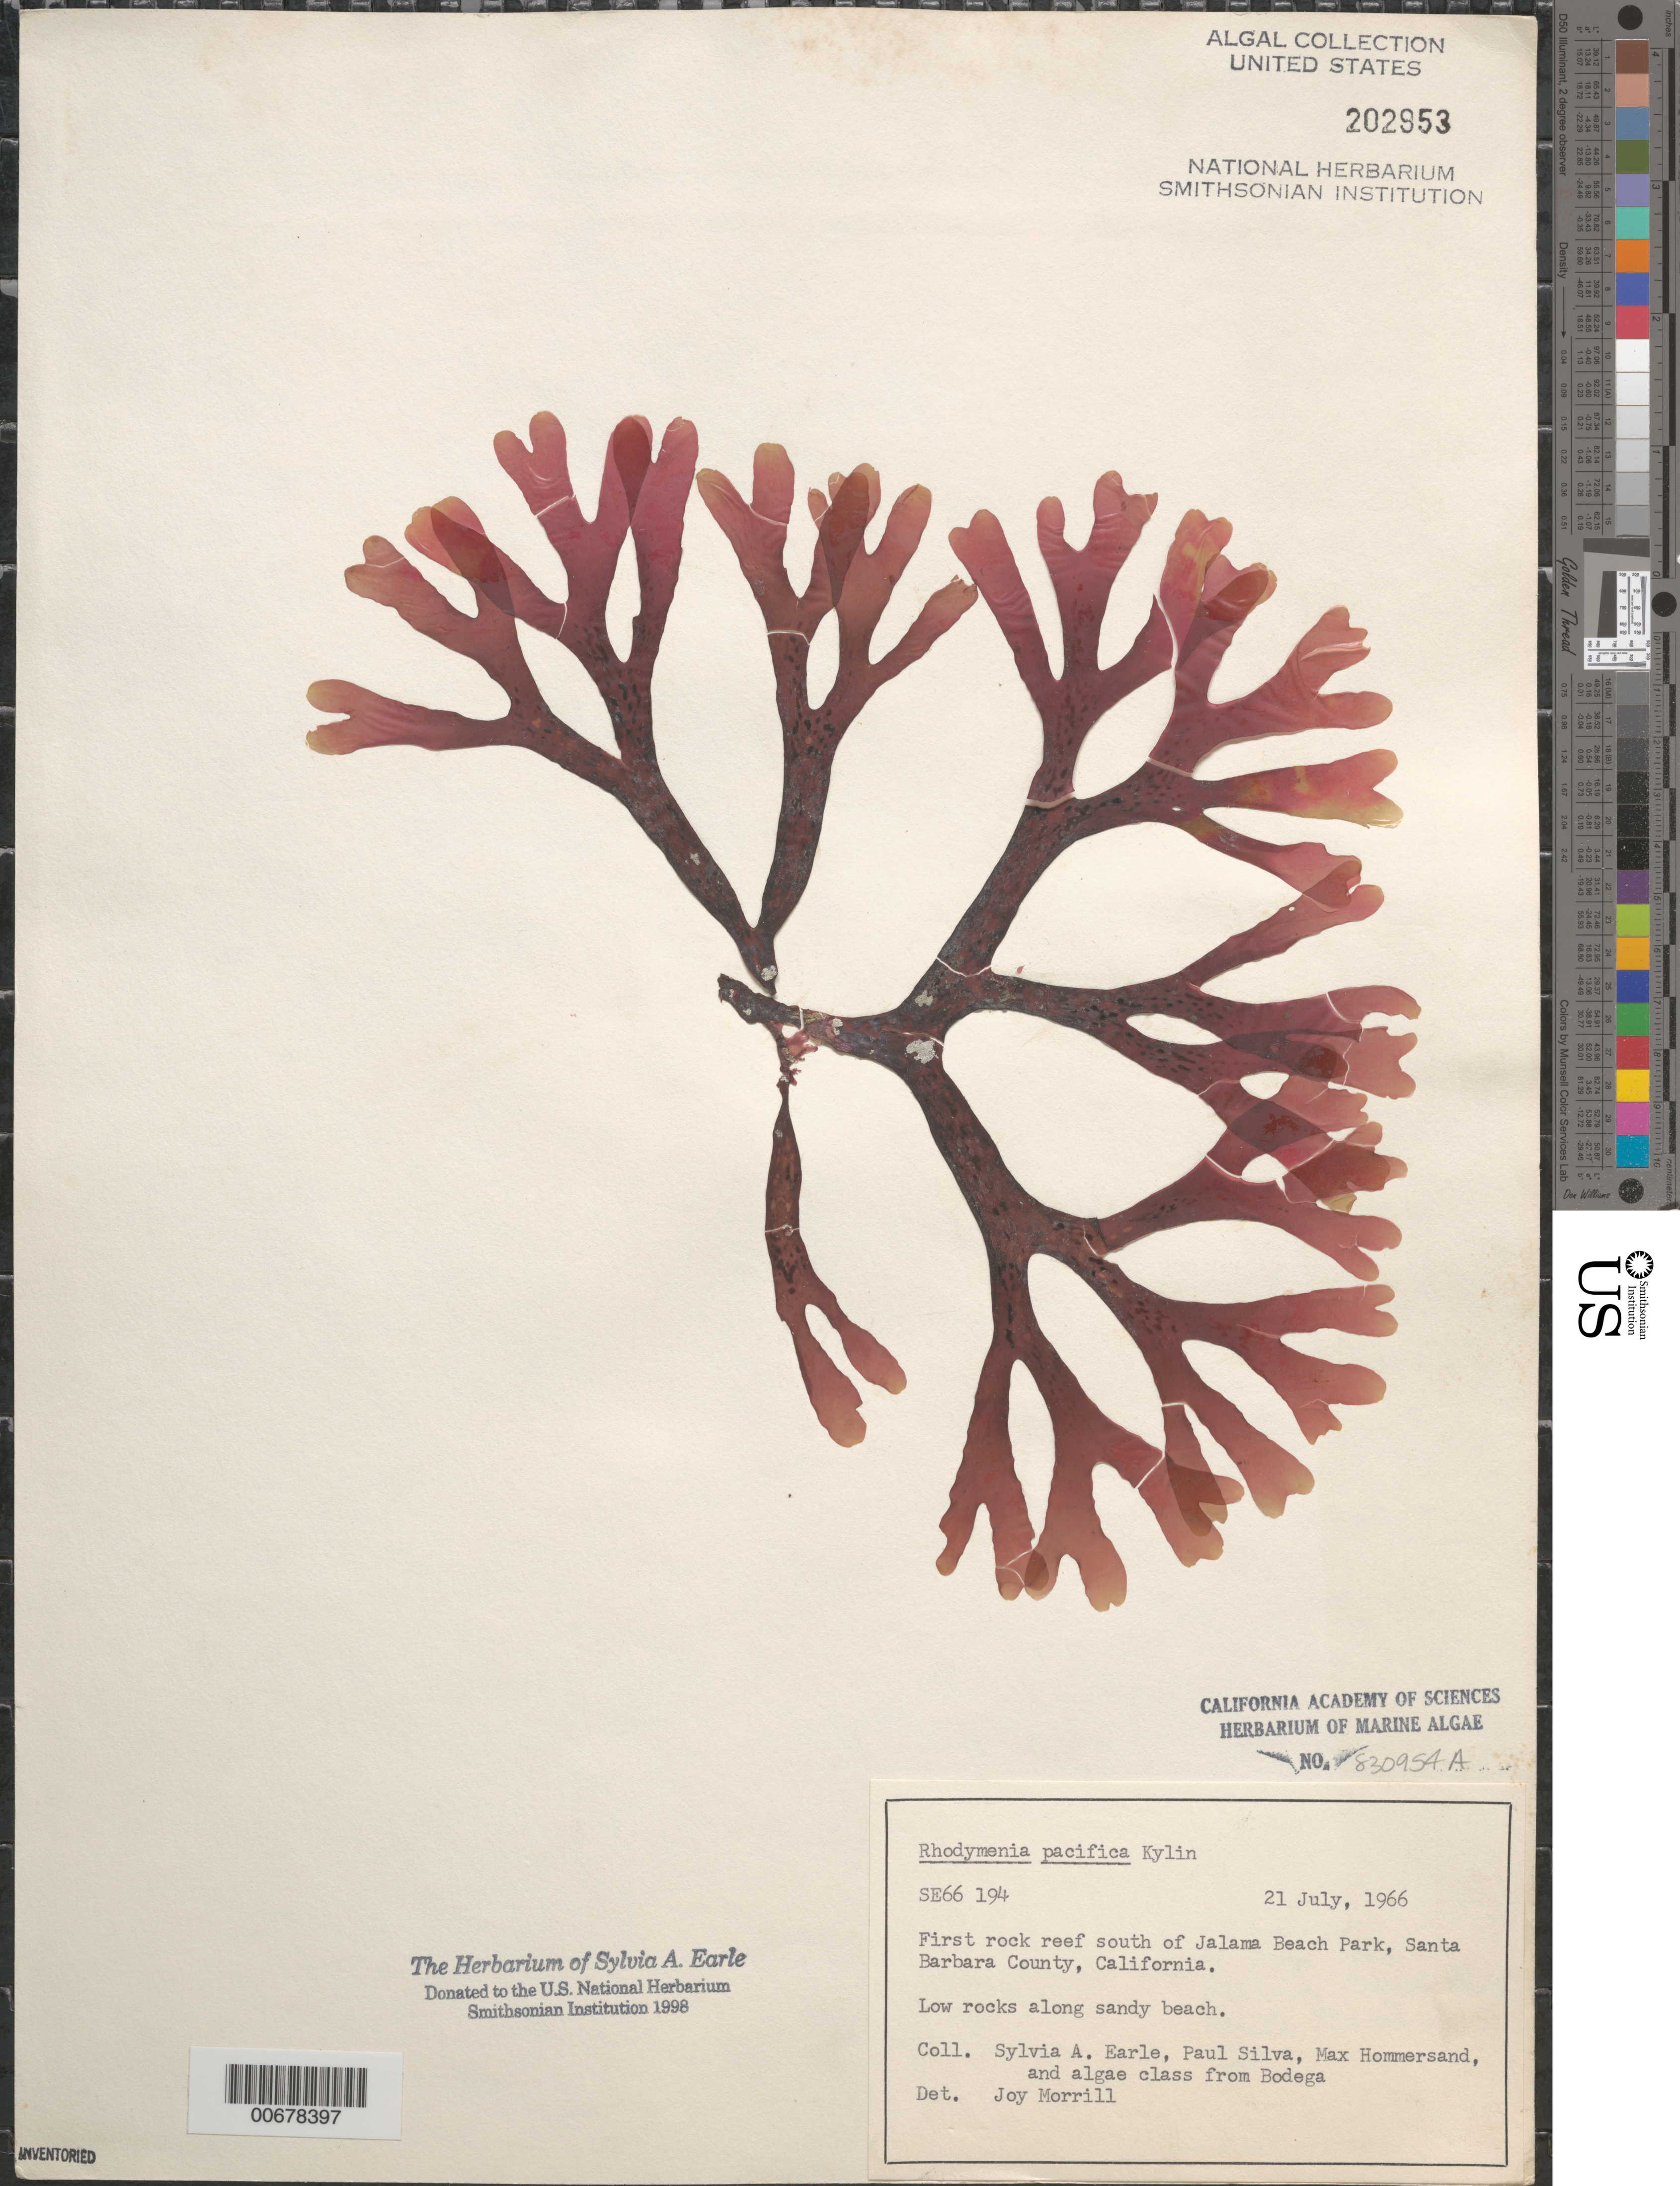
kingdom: Plantae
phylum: Rhodophyta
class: Florideophyceae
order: Rhodymeniales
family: Rhodymeniaceae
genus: Rhodymenia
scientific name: Rhodymenia pacifica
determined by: Morrill, J.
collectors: S. A. Earle, P. C. Silva, M. H. Hommersand & Bodega Algae Class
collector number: SE 66194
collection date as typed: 21 Jul 1966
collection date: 1966-07-21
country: United States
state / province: California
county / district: Santa Barbara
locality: Reef south of Jalama Beach Park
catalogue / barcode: US 202953